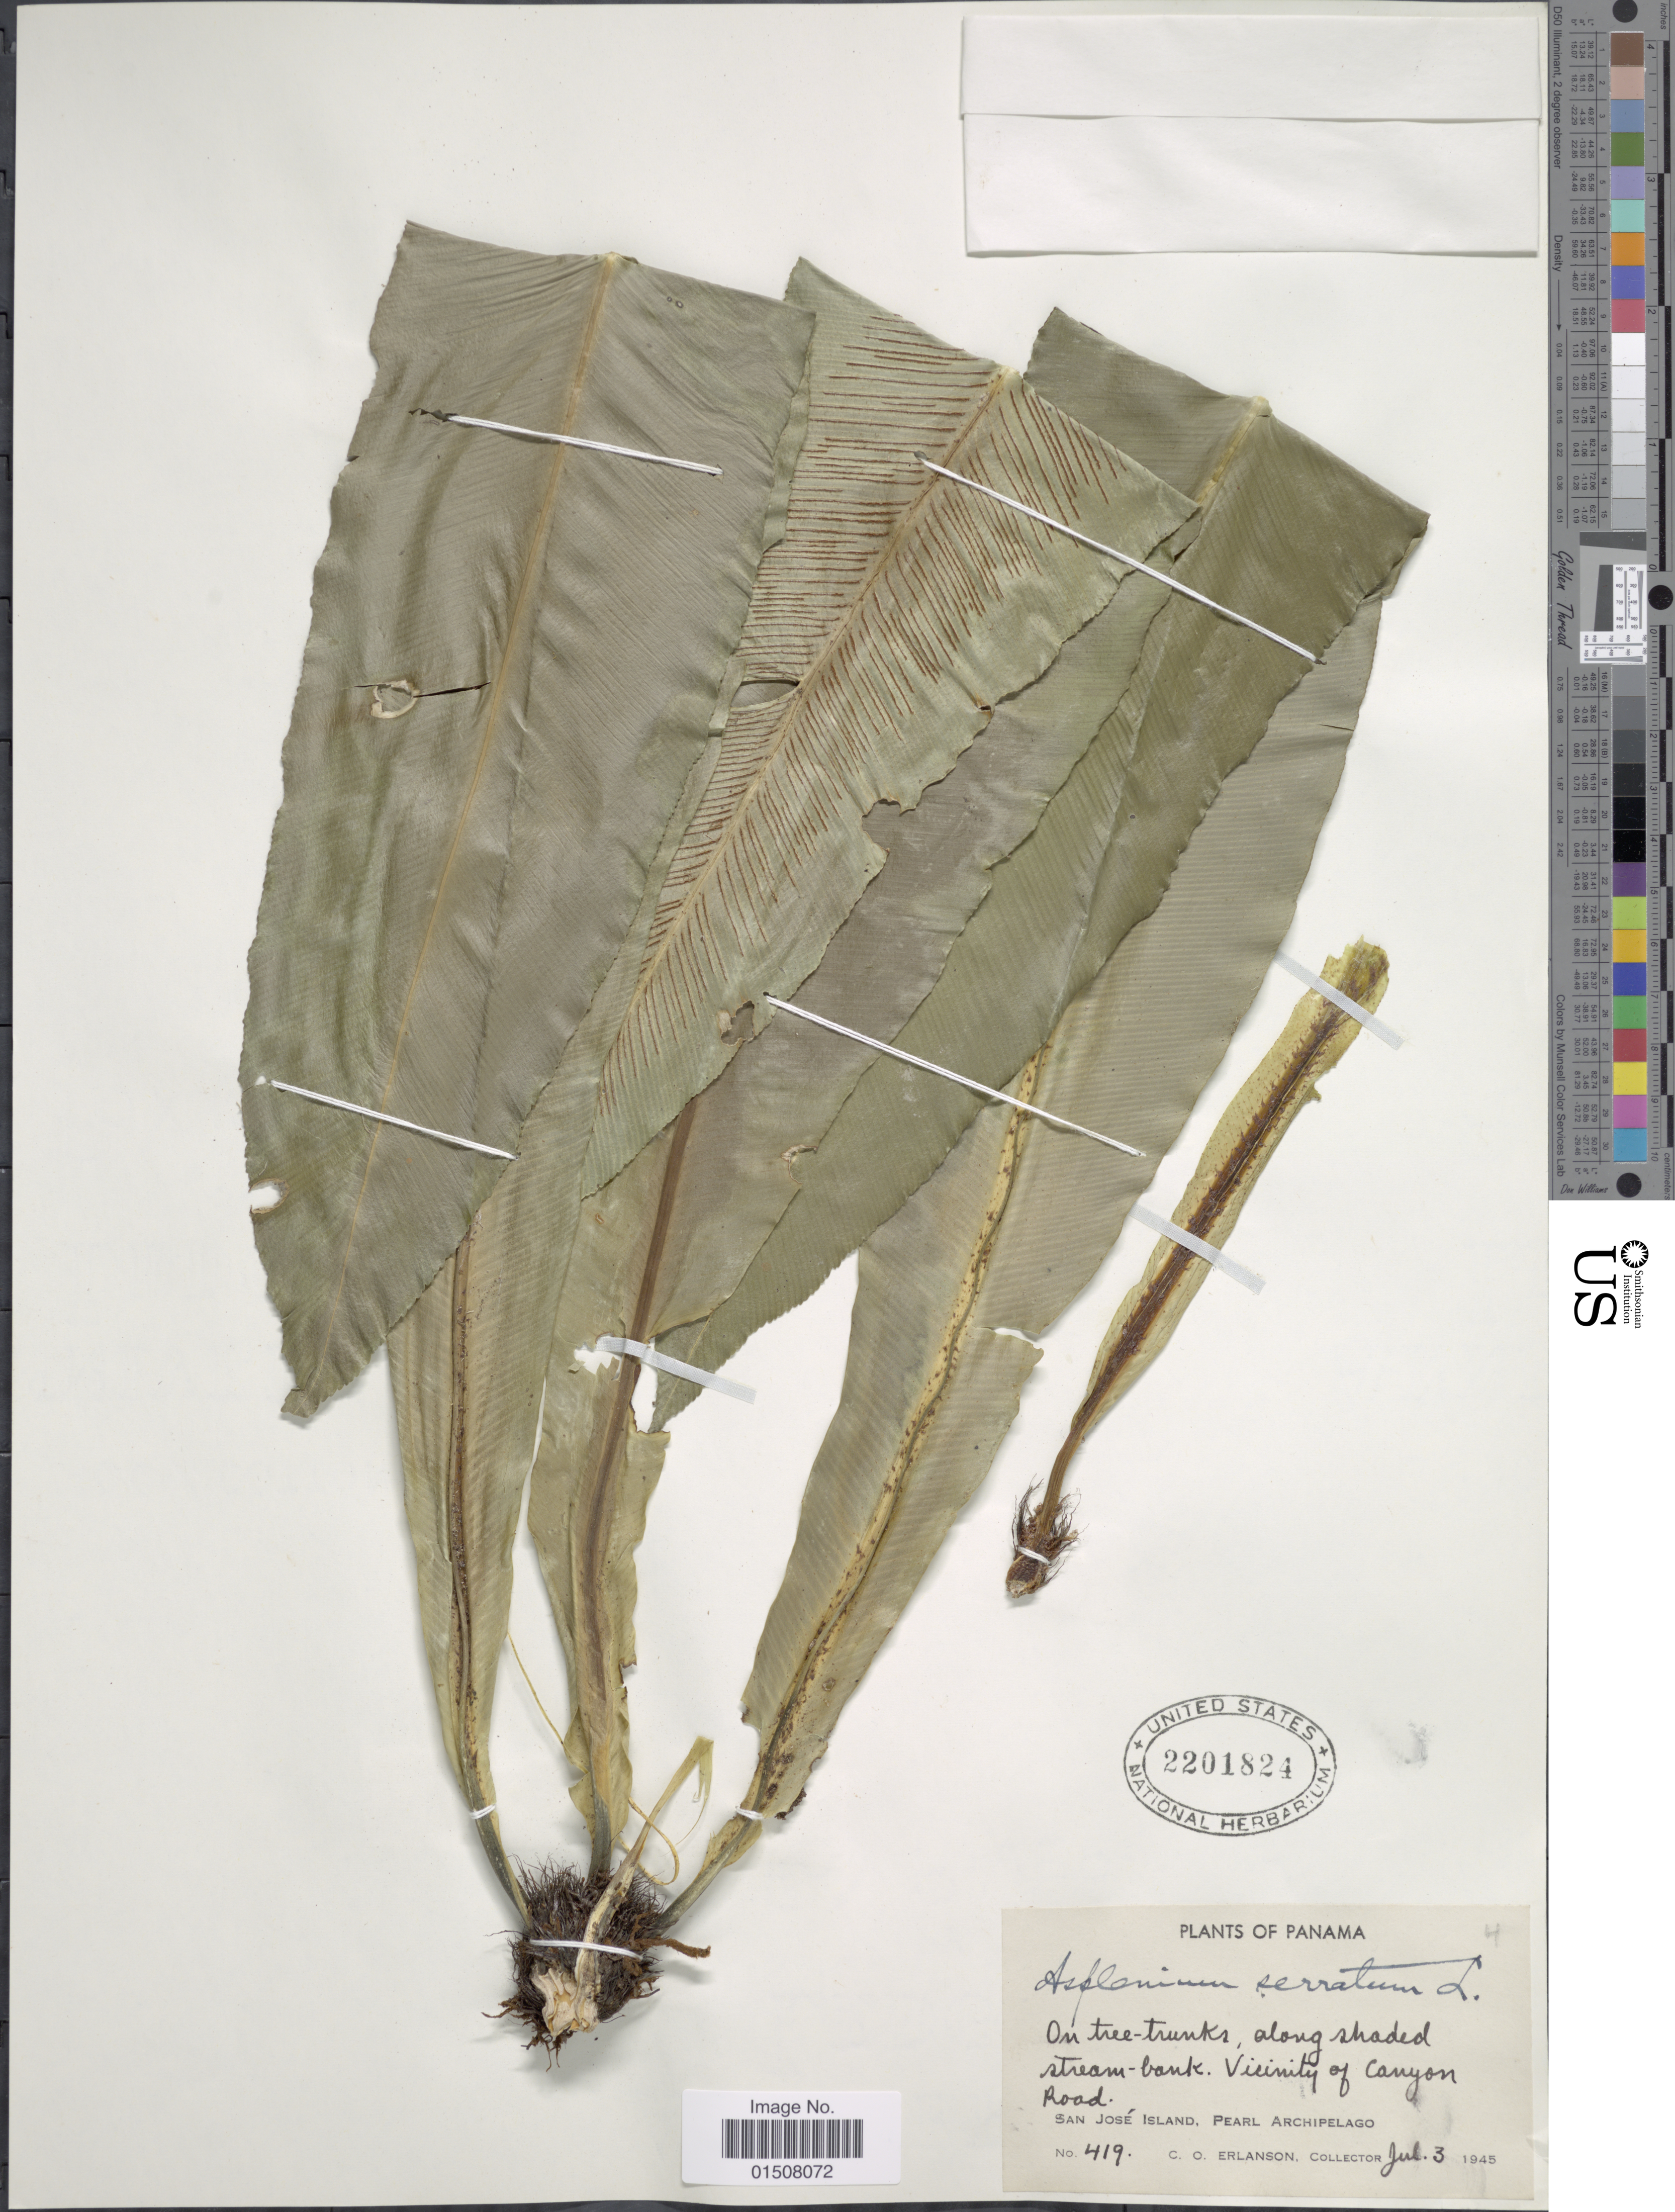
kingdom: Plantae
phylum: Tracheophyta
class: Polypodiopsida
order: Polypodiales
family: Aspleniaceae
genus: Asplenium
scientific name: Asplenium serratum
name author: L.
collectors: C. O. Erlanson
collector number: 419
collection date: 1945-07-03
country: Panama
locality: Vicinity of Canron Road, San Jose Island, Pearl Archipelago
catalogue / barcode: US 2201824